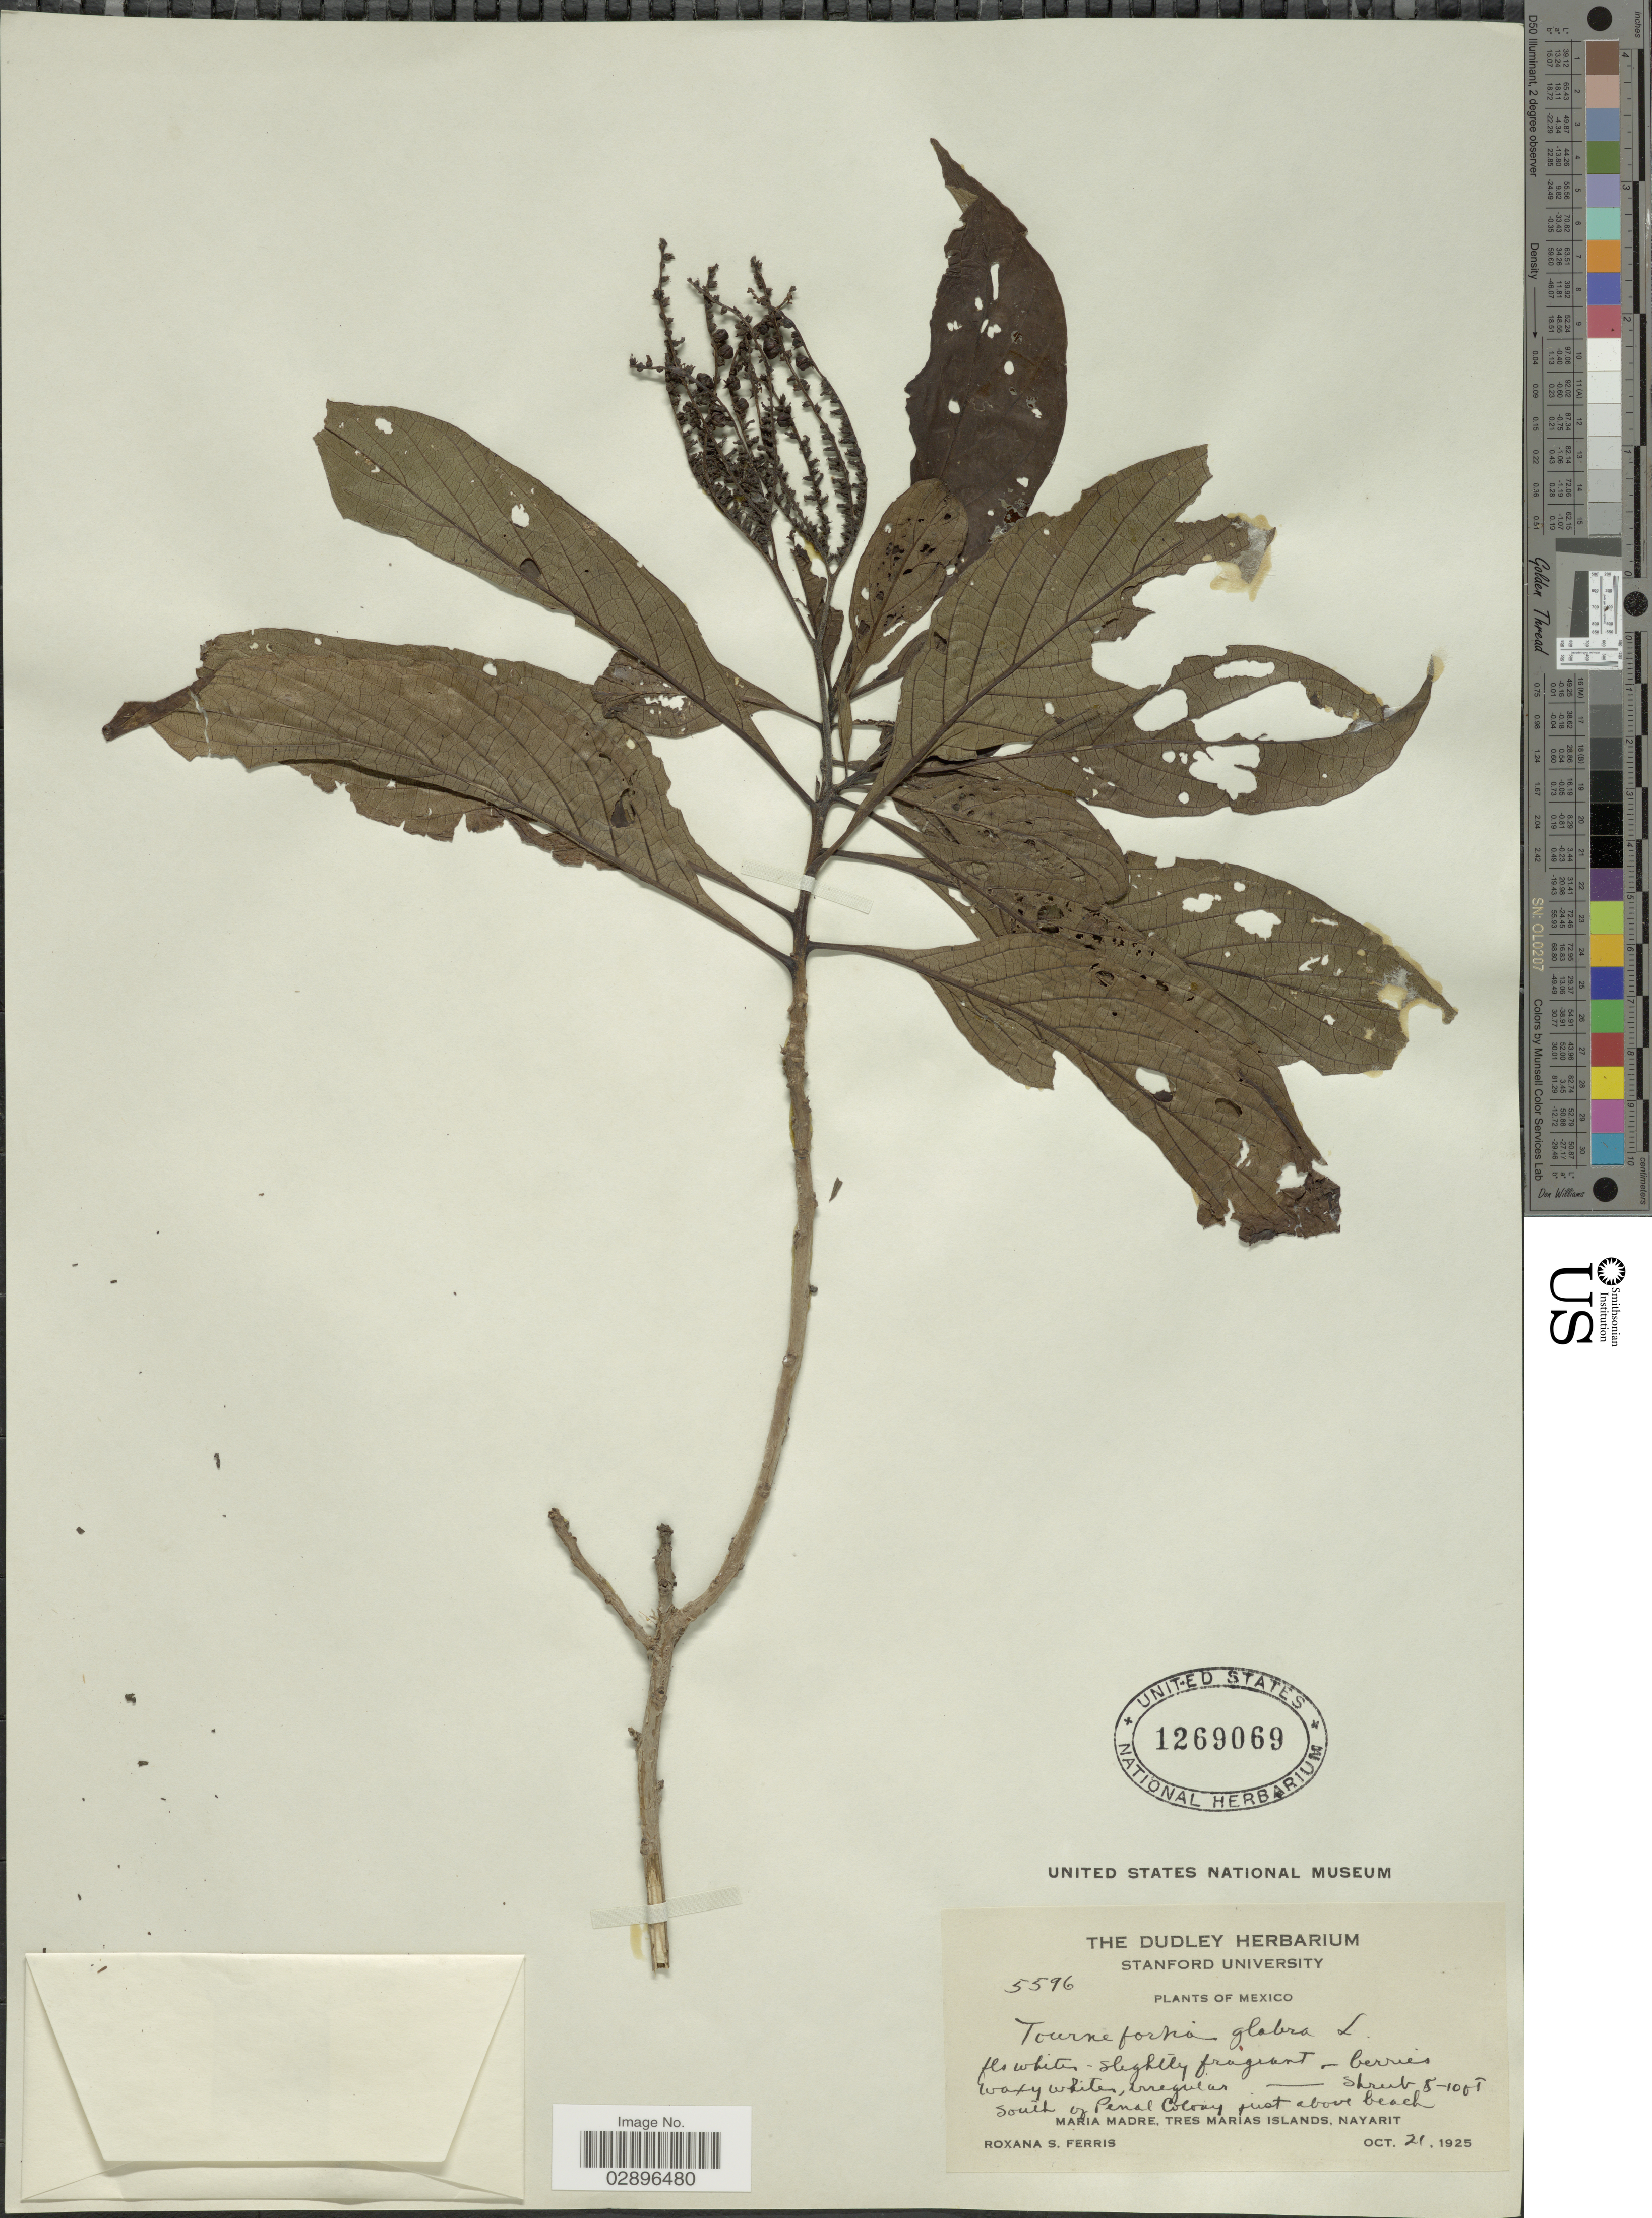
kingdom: Plantae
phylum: Tracheophyta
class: Magnoliopsida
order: Boraginales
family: Heliotropiaceae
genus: Tournefortia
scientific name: Tournefortia glabra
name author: L.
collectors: R. S. Ferris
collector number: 5596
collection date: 1925-10-21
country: Mexico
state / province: Nayarit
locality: South of Penal Colony just above beach. Maria Madre, Tres Marias Islands, Nayarit.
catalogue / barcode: US 1269069